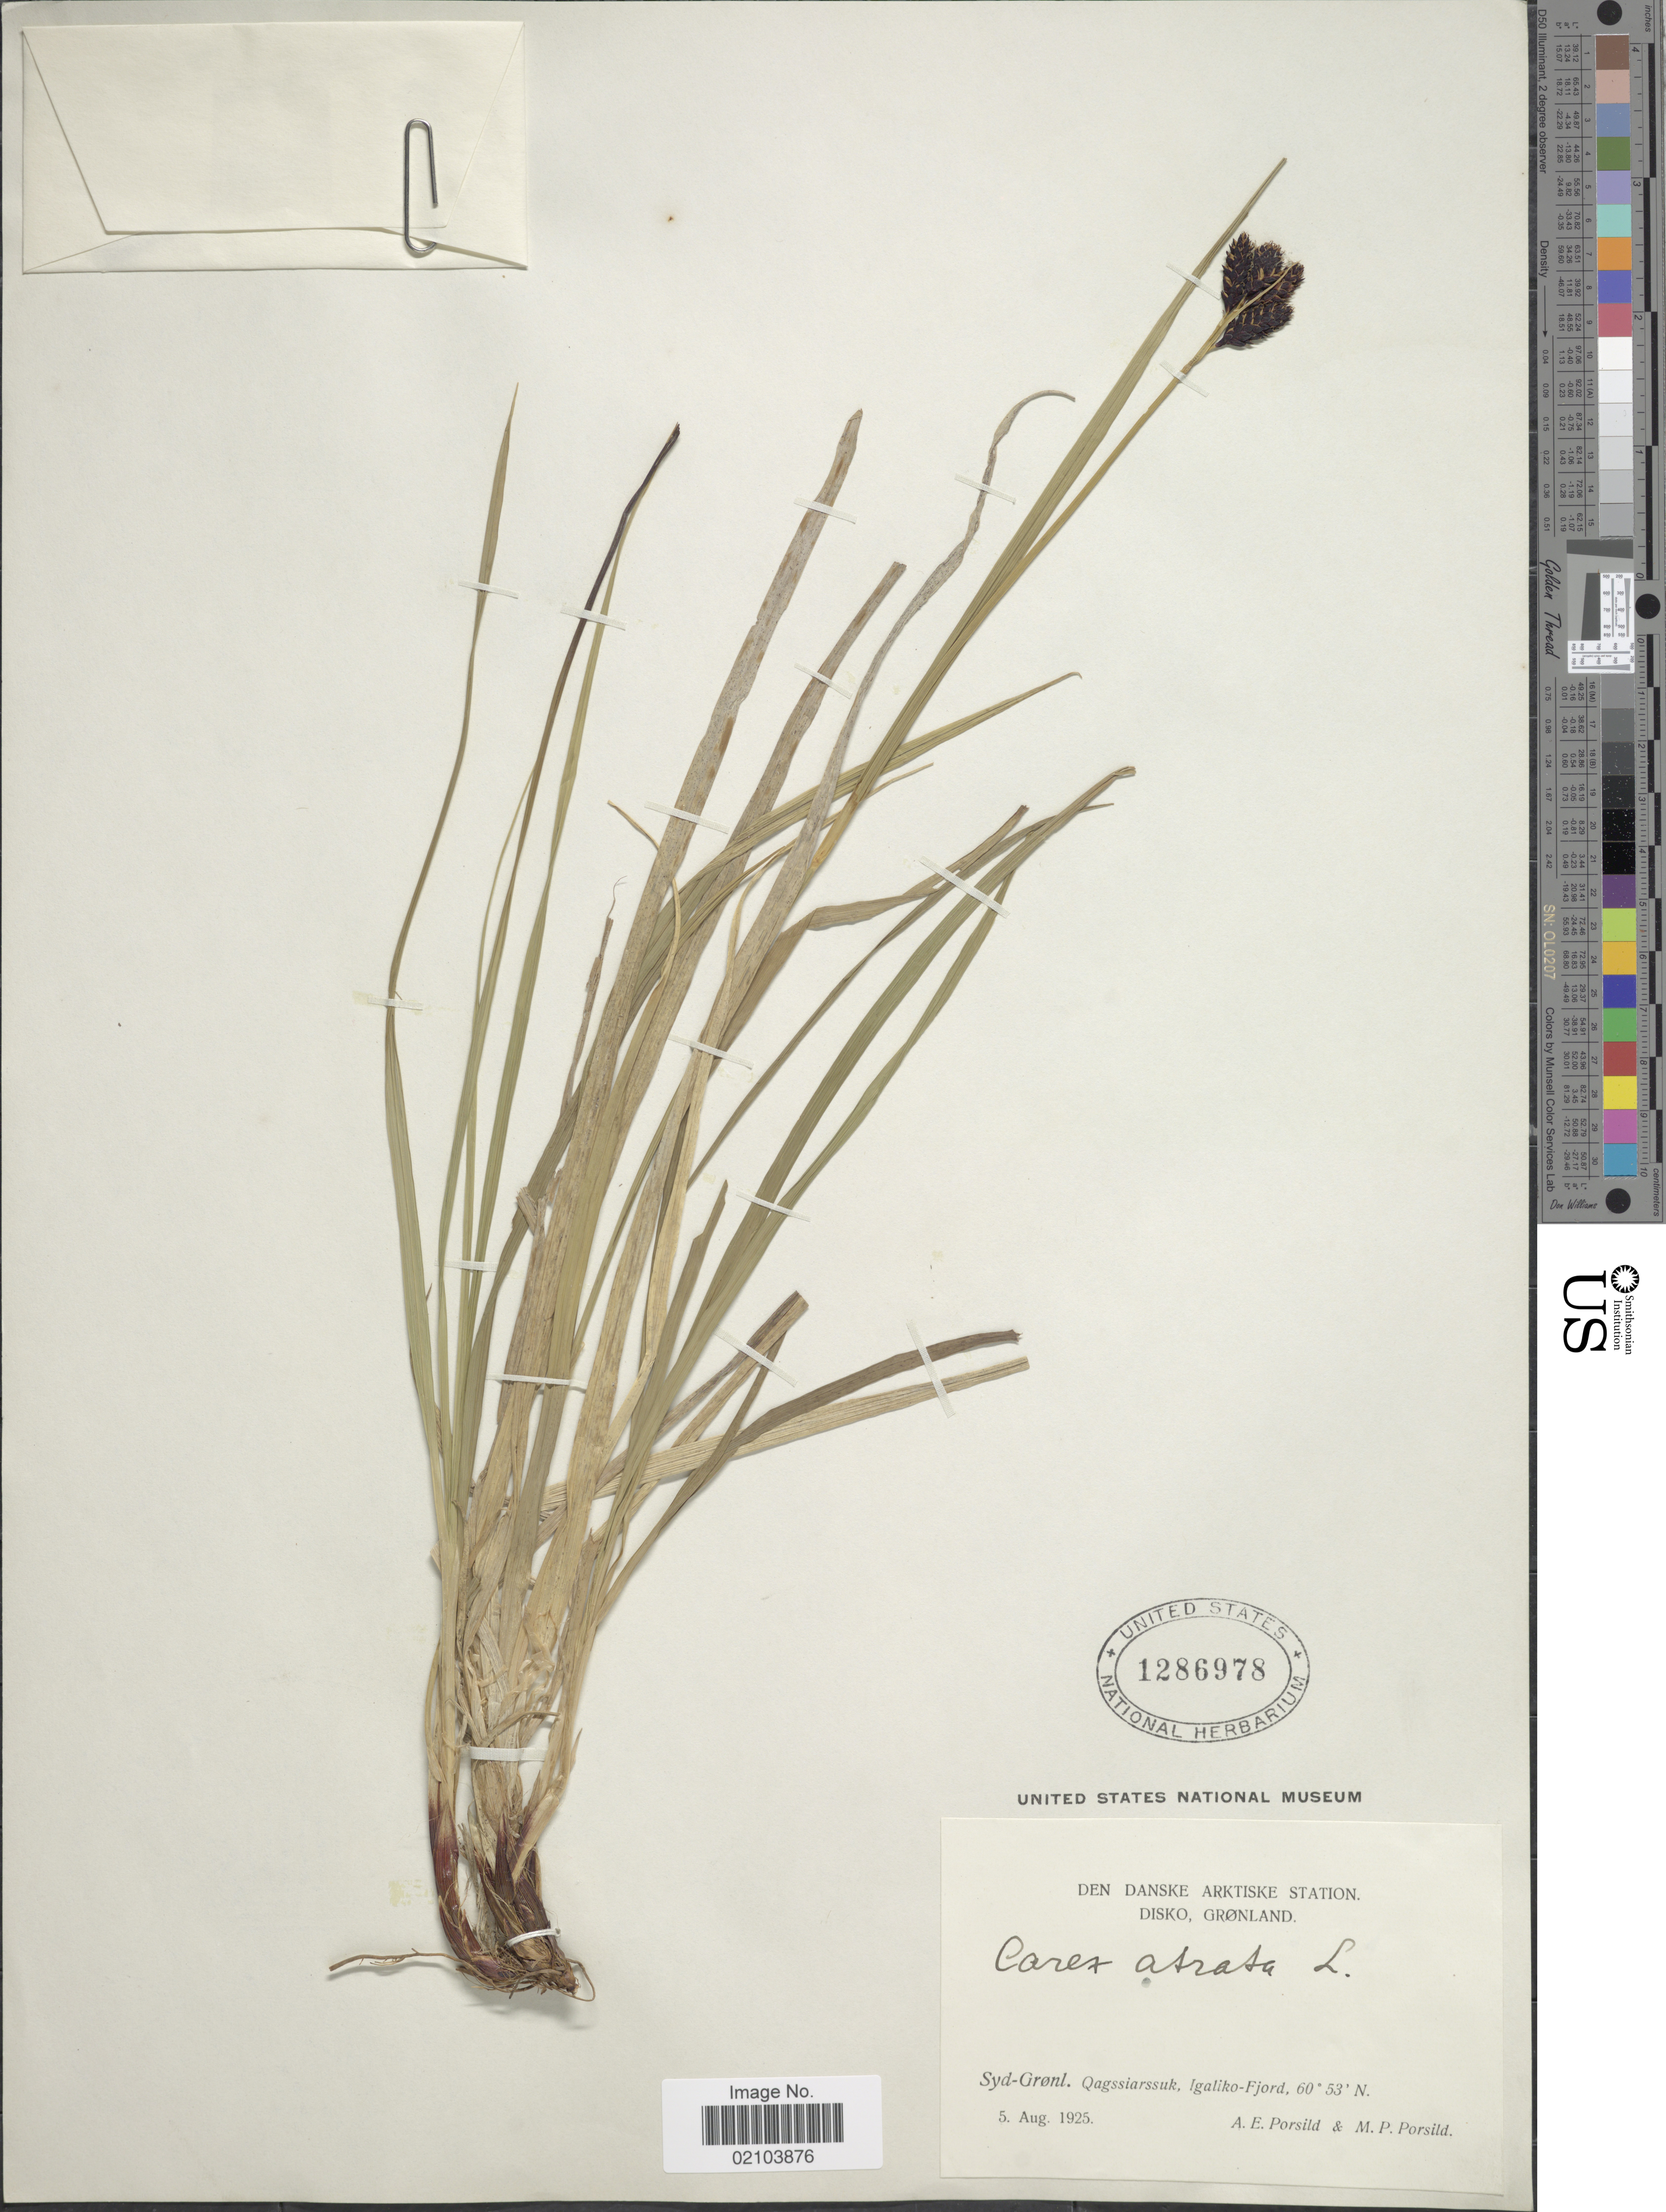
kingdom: Plantae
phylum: Tracheophyta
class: Liliopsida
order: Poales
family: Cyperaceae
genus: Carex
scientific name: Carex atrata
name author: L.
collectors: A. E. Porsild & M. P. Porsild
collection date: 1925-08-05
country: Greenland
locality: Syd-Grønl. Qagssiarssuk, Igaliko-Fjord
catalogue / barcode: US 1286978